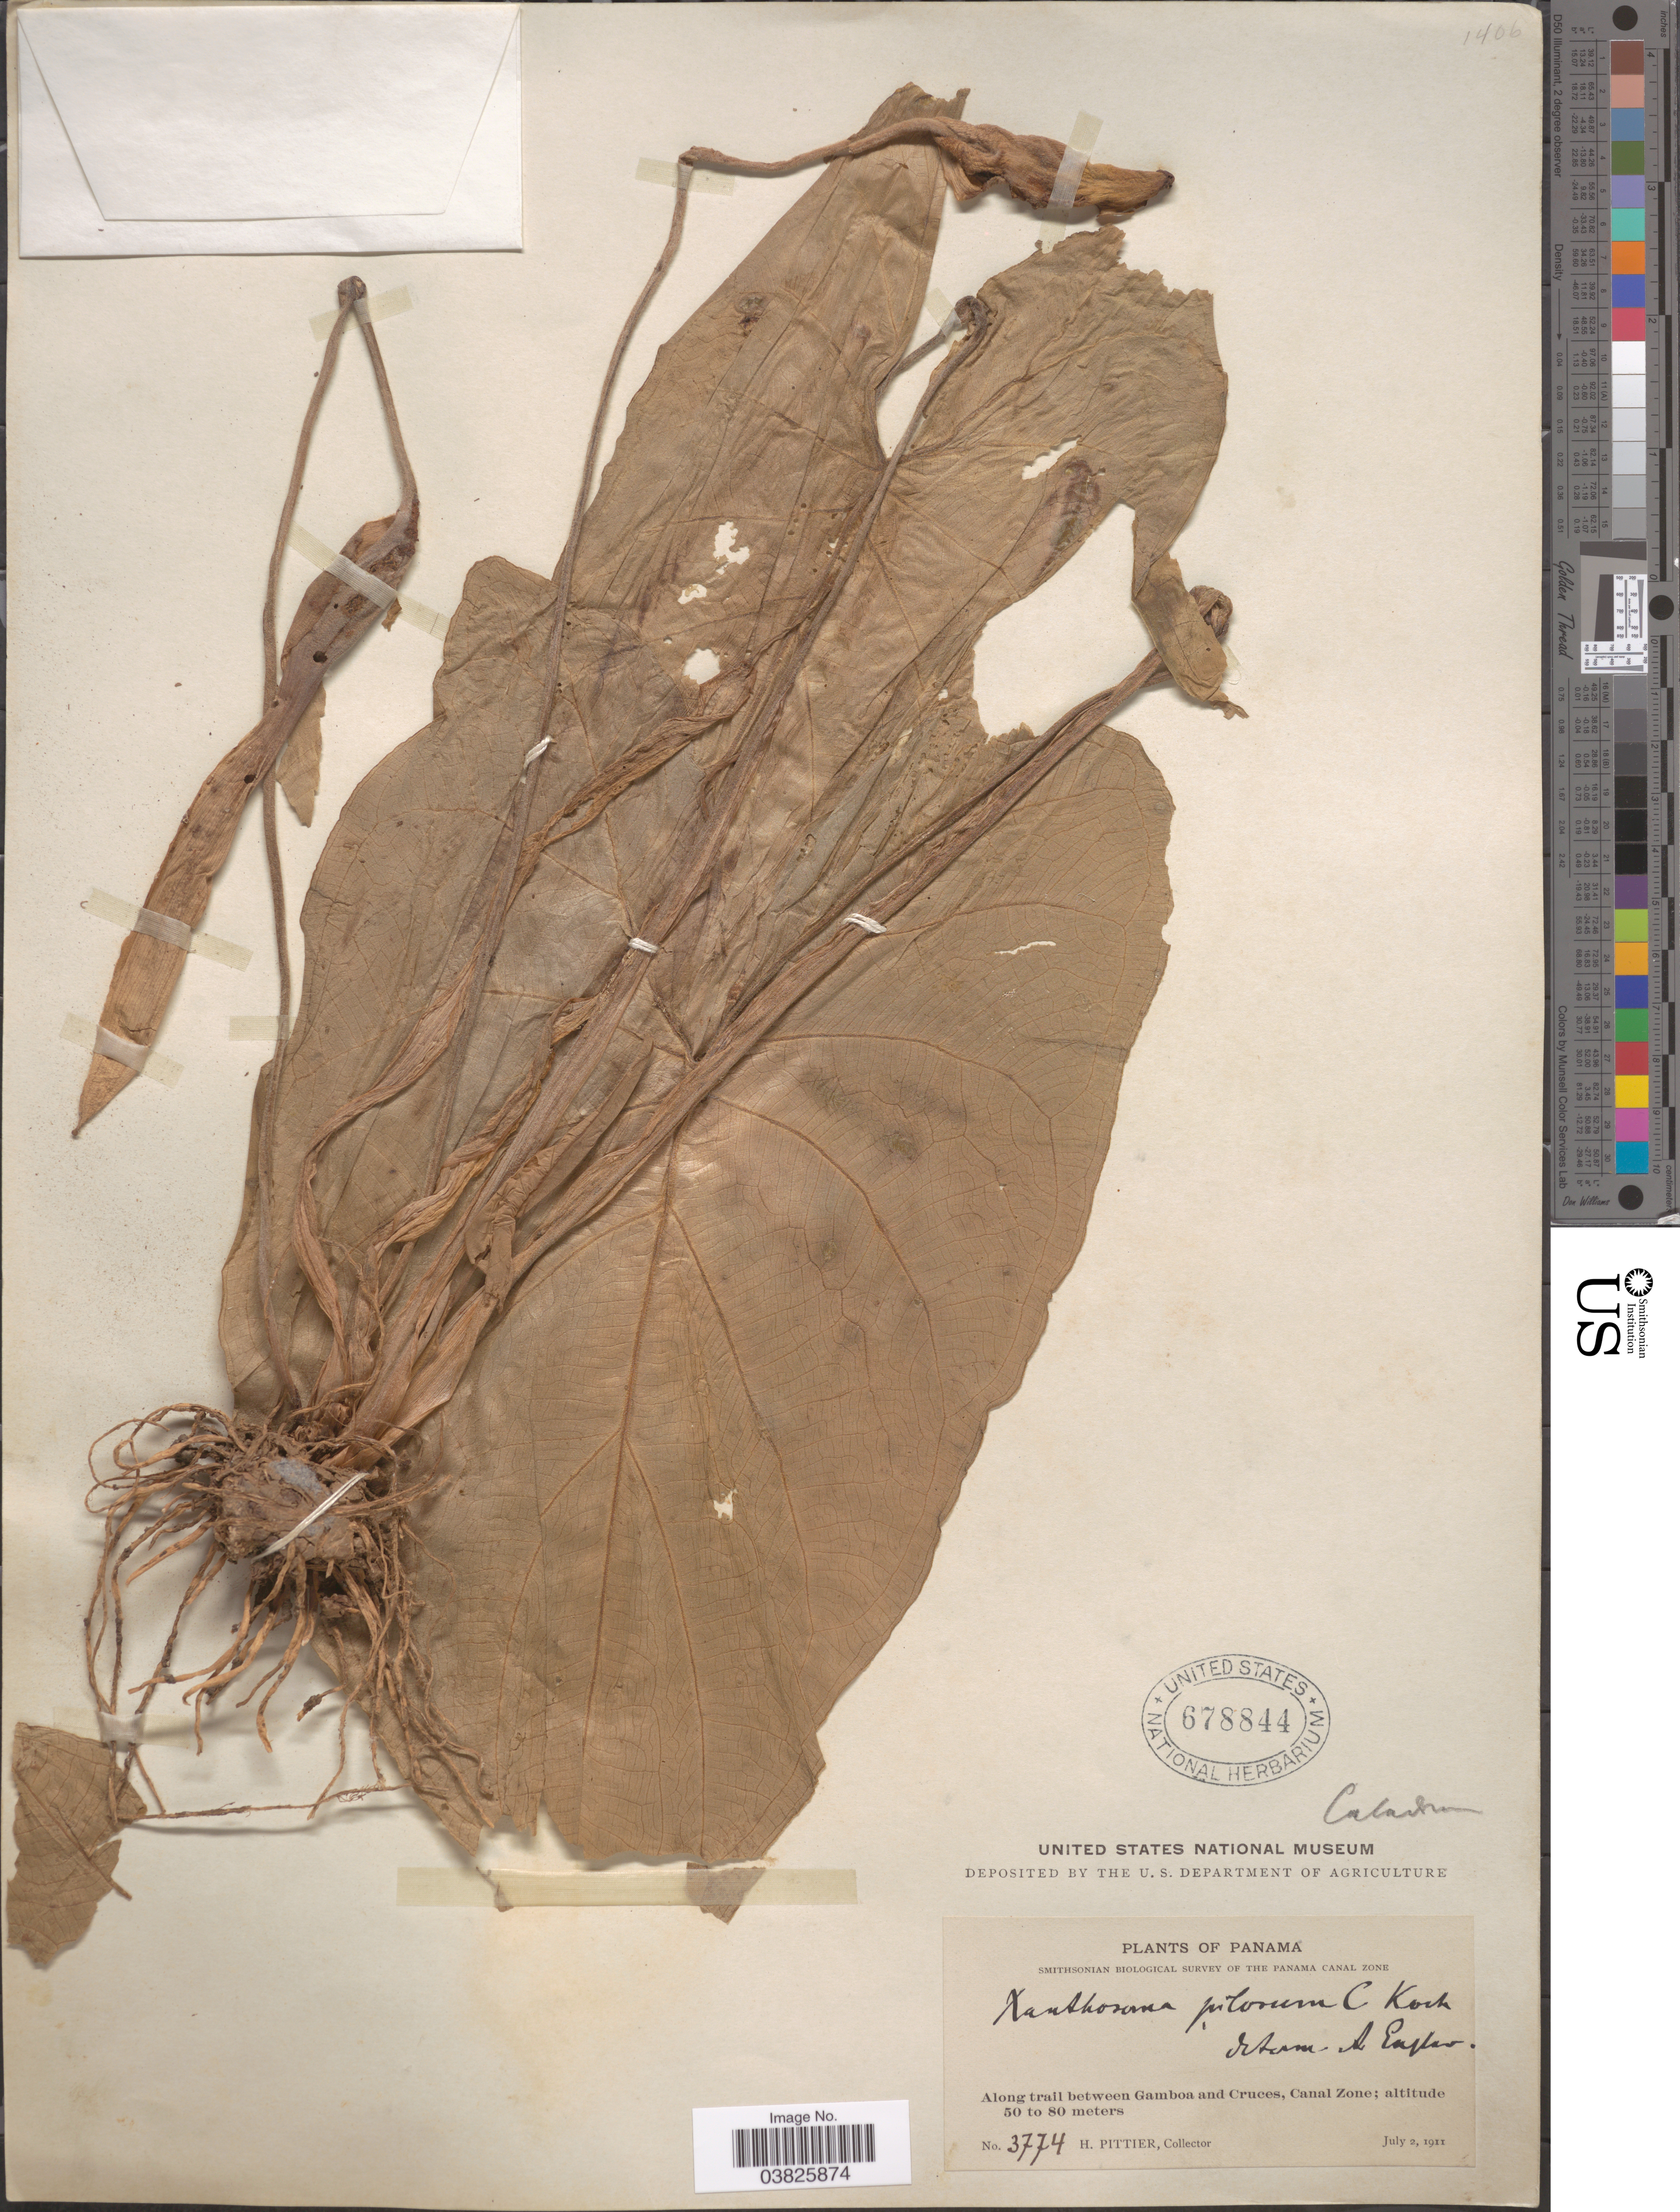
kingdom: Plantae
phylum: Tracheophyta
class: Liliopsida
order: Alismatales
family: Araceae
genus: Xanthosoma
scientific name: Xanthosoma pilosum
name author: K. Koch & Augustin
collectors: H. F. Pittier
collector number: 3774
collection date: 1911-07-02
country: Panama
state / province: Colón / Panamá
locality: Along trail between Gamboa and Cruces, Canal Zone.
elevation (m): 50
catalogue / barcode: US 678844